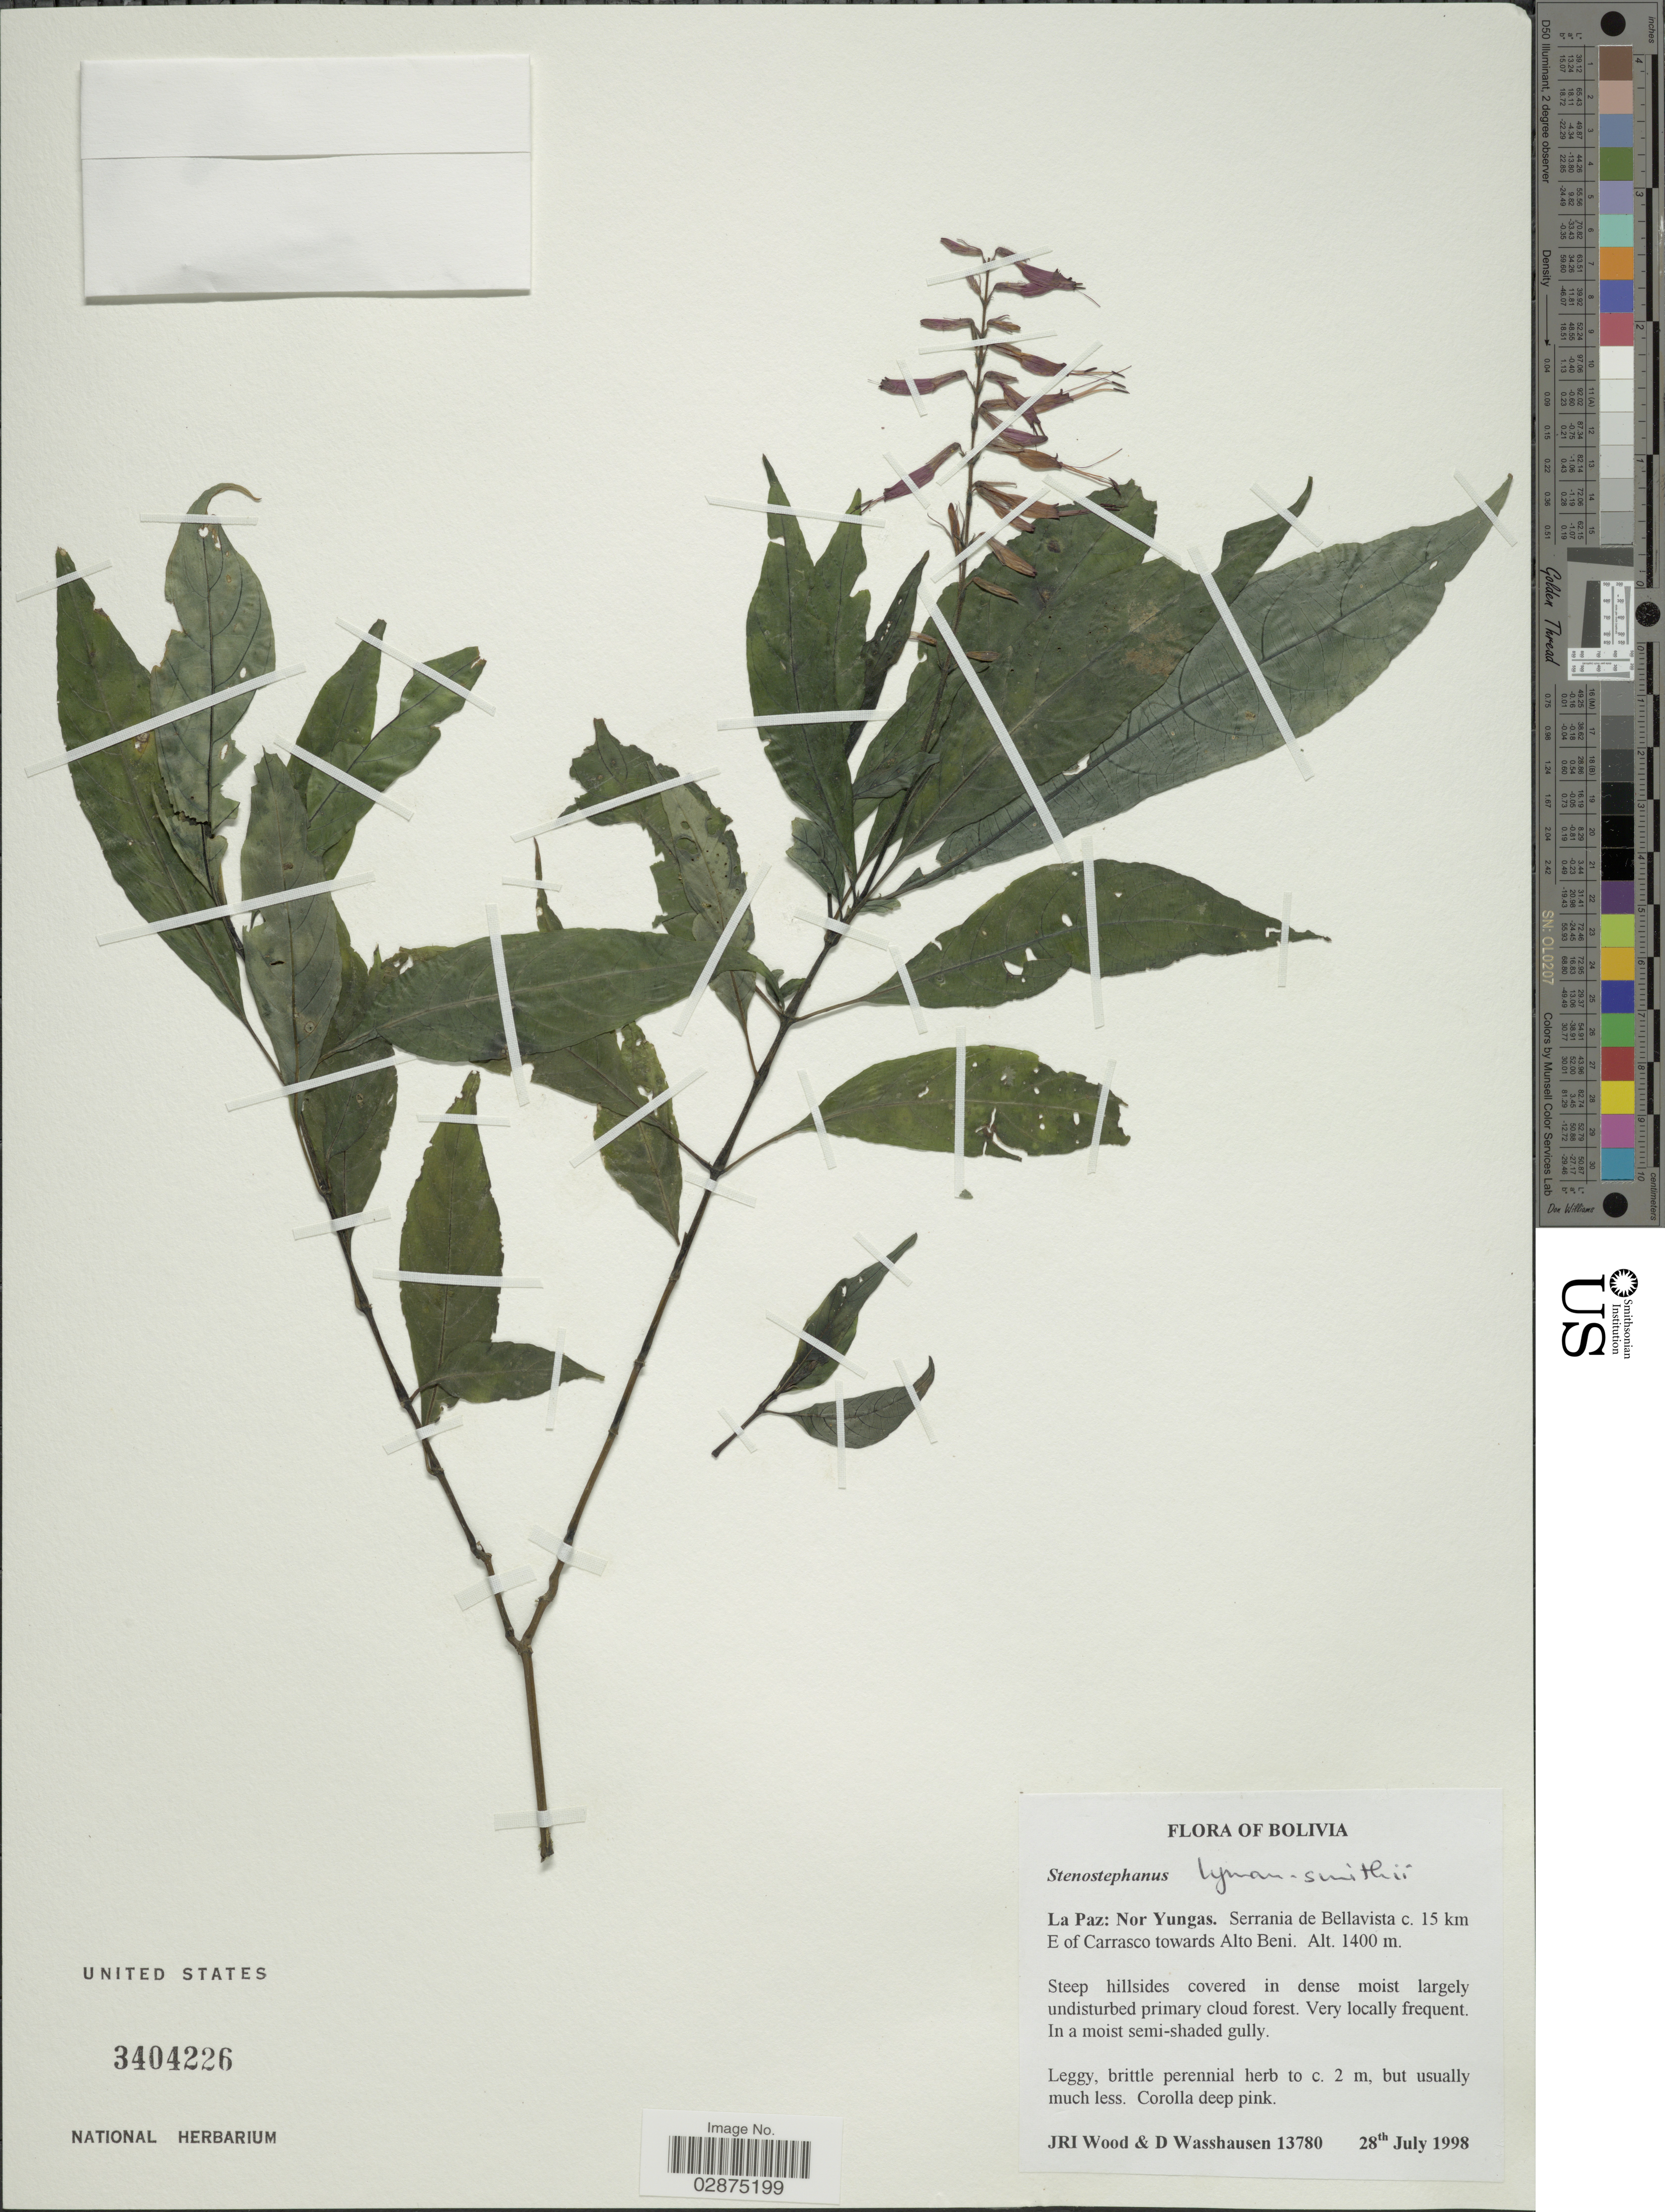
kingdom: Plantae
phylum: Tracheophyta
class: Magnoliopsida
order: Lamiales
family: Acanthaceae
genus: Stenostephanus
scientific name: Stenostephanus lyman-smithii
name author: Wassh.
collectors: J. R. I. Wood & D. C. Wasshausen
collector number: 13780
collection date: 1998-07-28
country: Bolivia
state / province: La Paz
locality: Nor Yungas. Serrania de Bellavista c. 15 km E of Carrasco towards Alto Beni.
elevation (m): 1400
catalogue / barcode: US 3404226